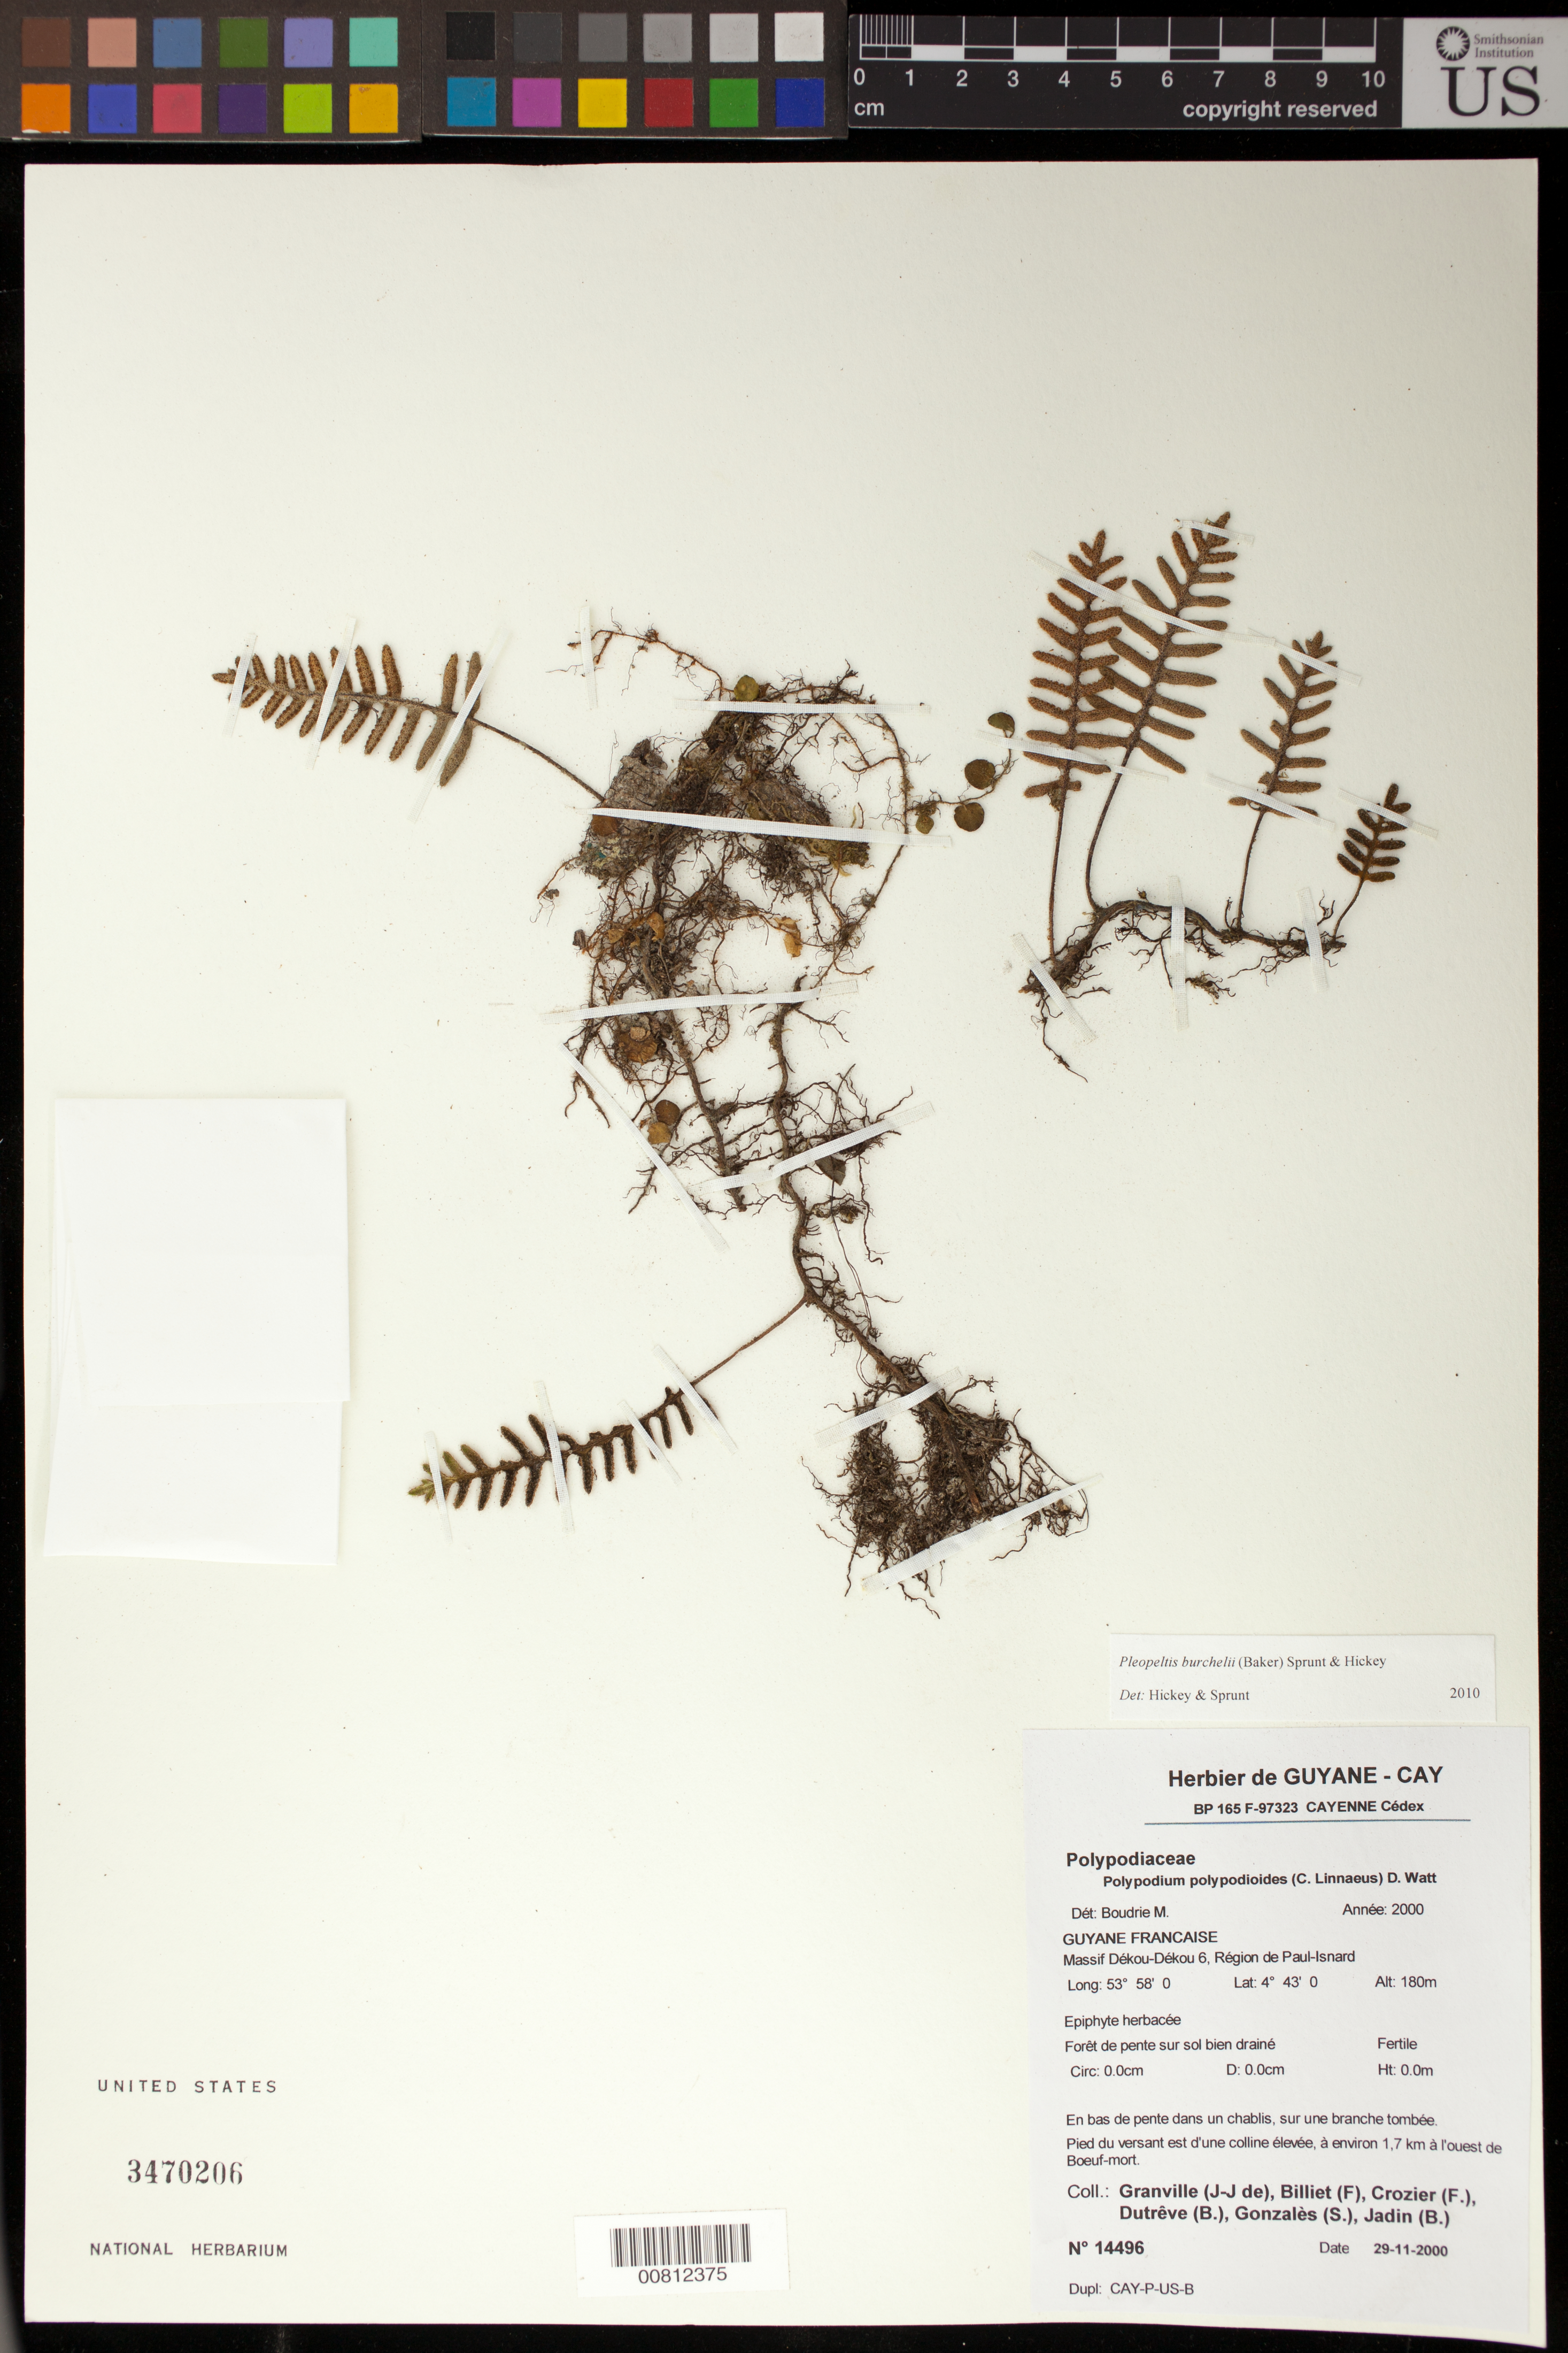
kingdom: Plantae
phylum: Tracheophyta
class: Polypodiopsida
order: Polypodiales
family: Polypodiaceae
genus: Pleopeltis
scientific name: Pleopeltis burchellii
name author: (Baker) Sprunt & Hickey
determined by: Hickey, R. J.; Sprunt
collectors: J.-J. de Granville, F. Billiet, F. Crozier, B. Dutrêve, S. Gonzales & B. Jadin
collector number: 14496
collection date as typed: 29-Nov-00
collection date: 2000-11-29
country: French Guiana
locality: Massif Dékou-Dékou 5, région de Paul-Isnard; 1.7 km l'ouest de Boeuf-Mort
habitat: Forêt de pente sure sol bien draine; en bas de pente dans un chablis, sur une branche tombee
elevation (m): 180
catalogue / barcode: US 3470206